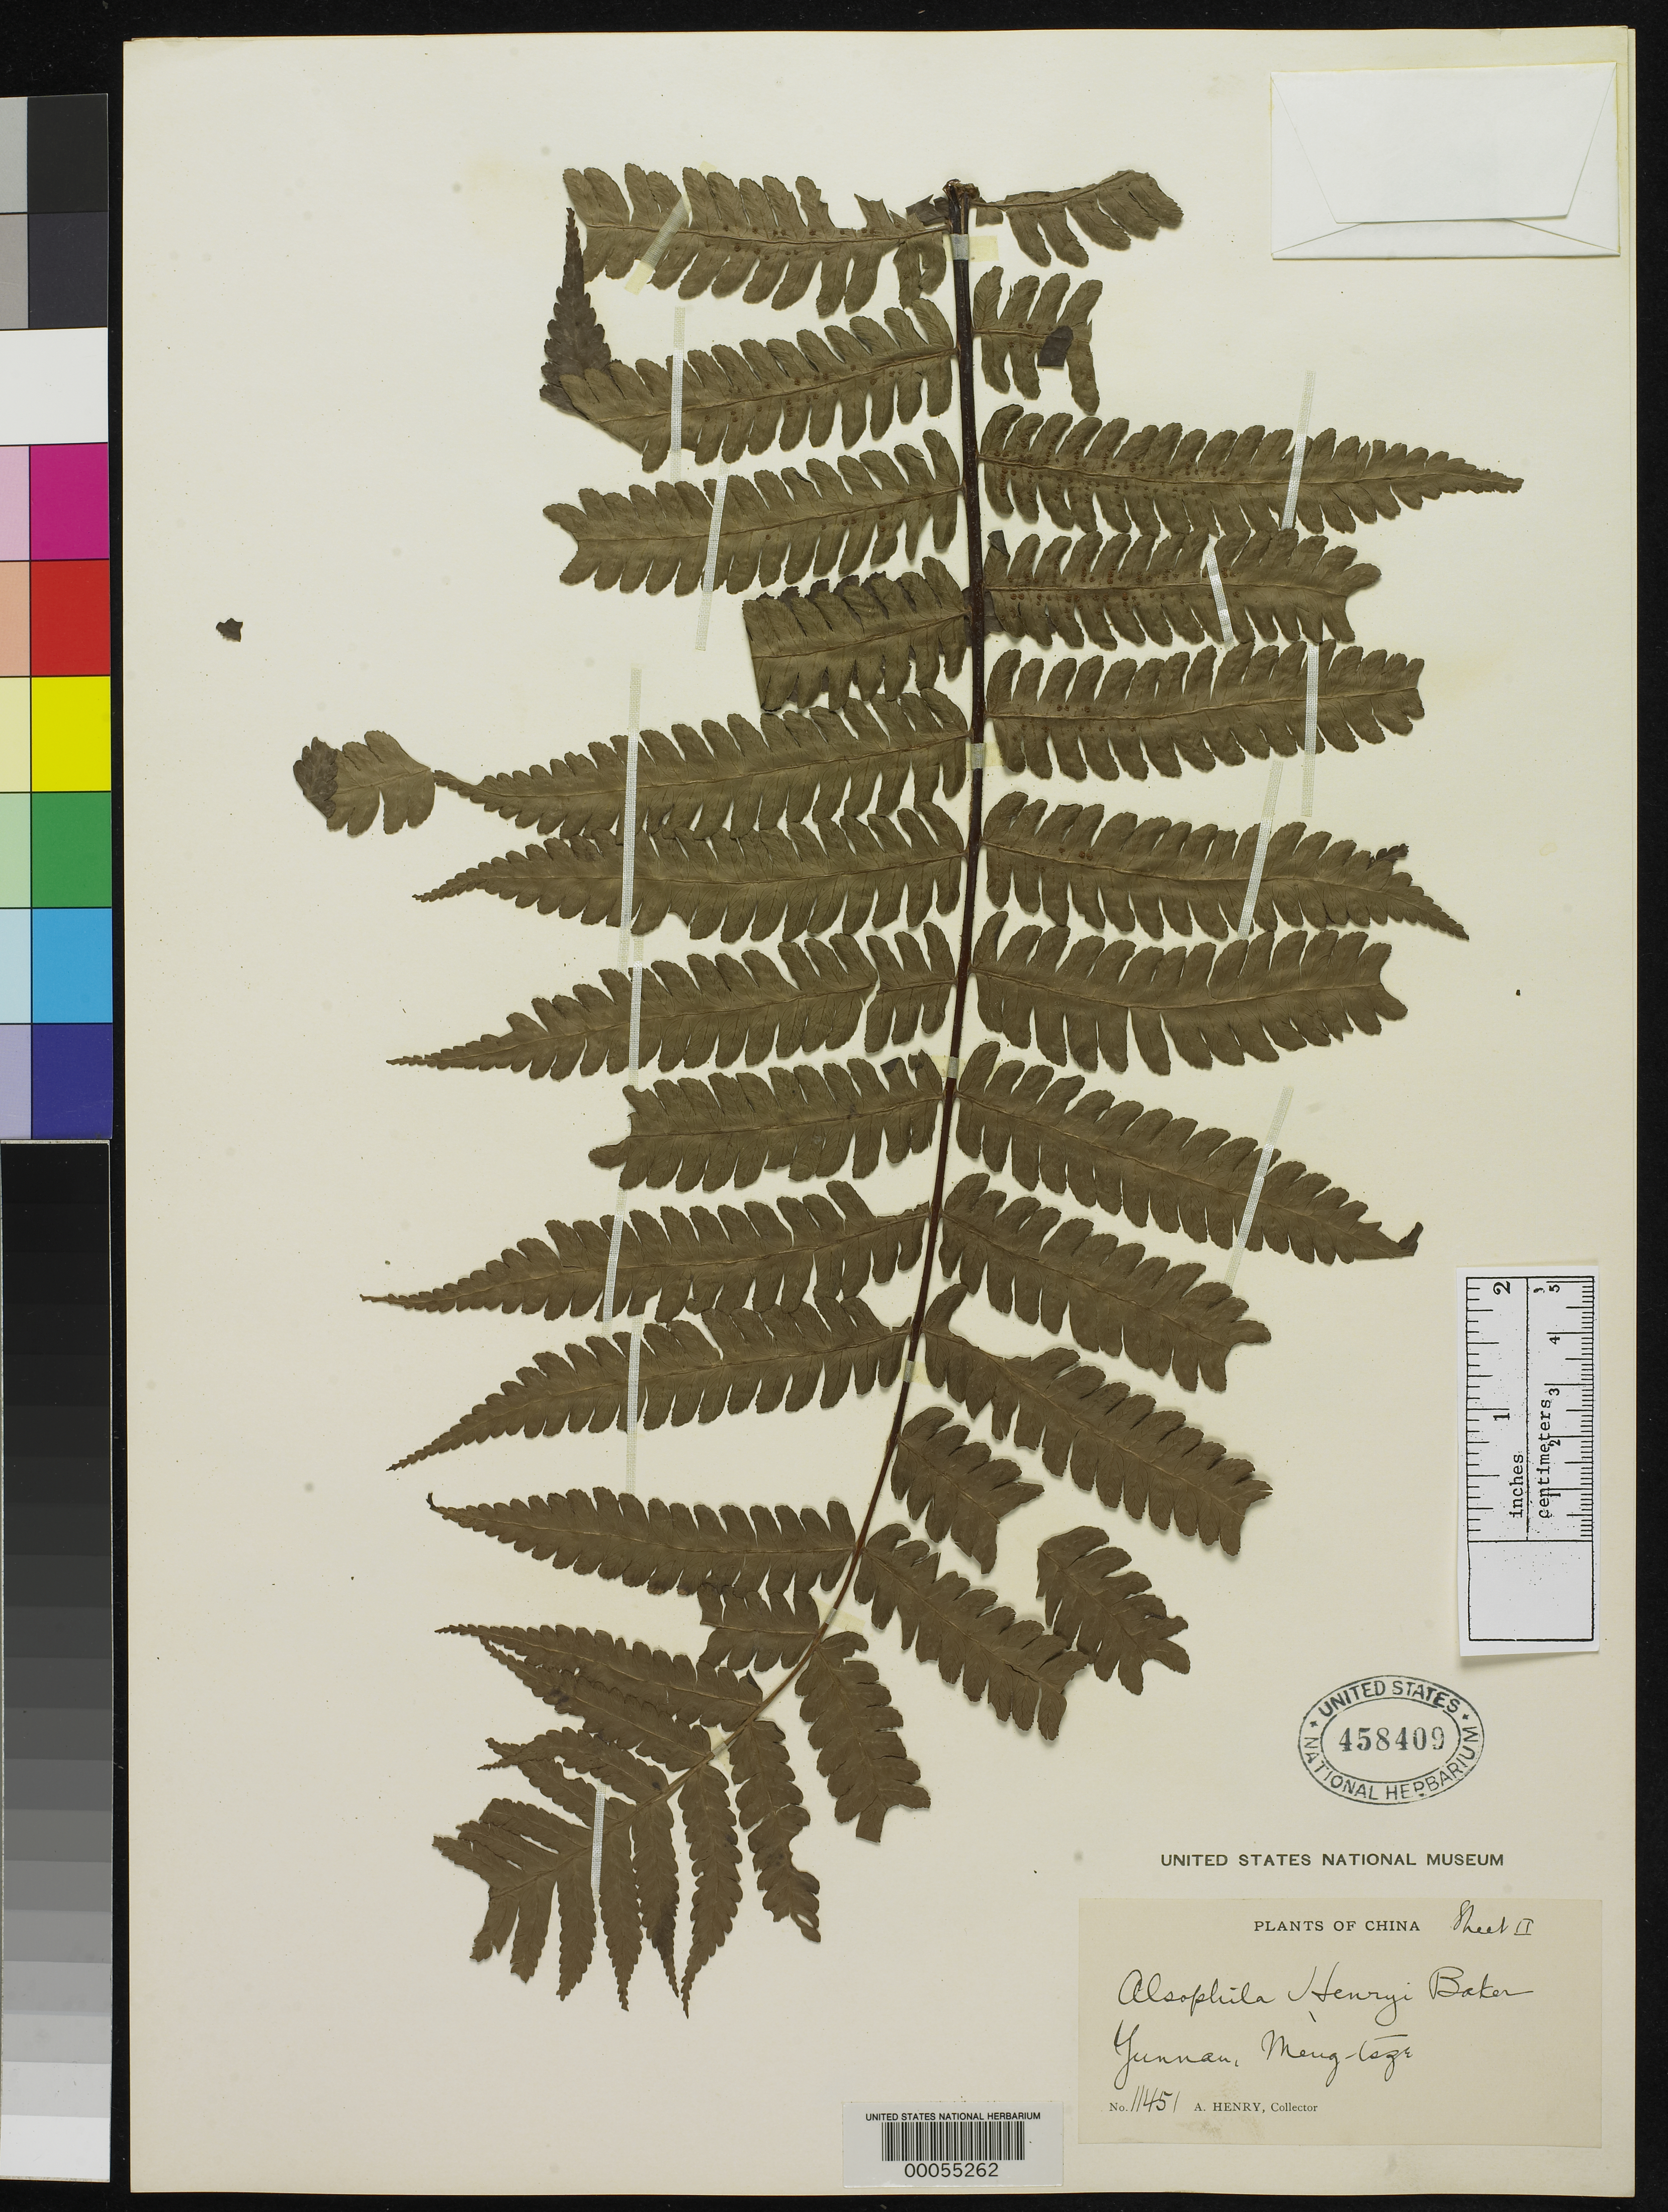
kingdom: Plantae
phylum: Tracheophyta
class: Polypodiopsida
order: Cyatheales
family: Cyatheaceae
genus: Alsophila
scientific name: Alsophila henryi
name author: Baker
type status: Type Collection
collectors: A. Henry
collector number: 11451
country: China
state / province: Yunnan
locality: Mengtze [Meng-tsze]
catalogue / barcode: US 458409